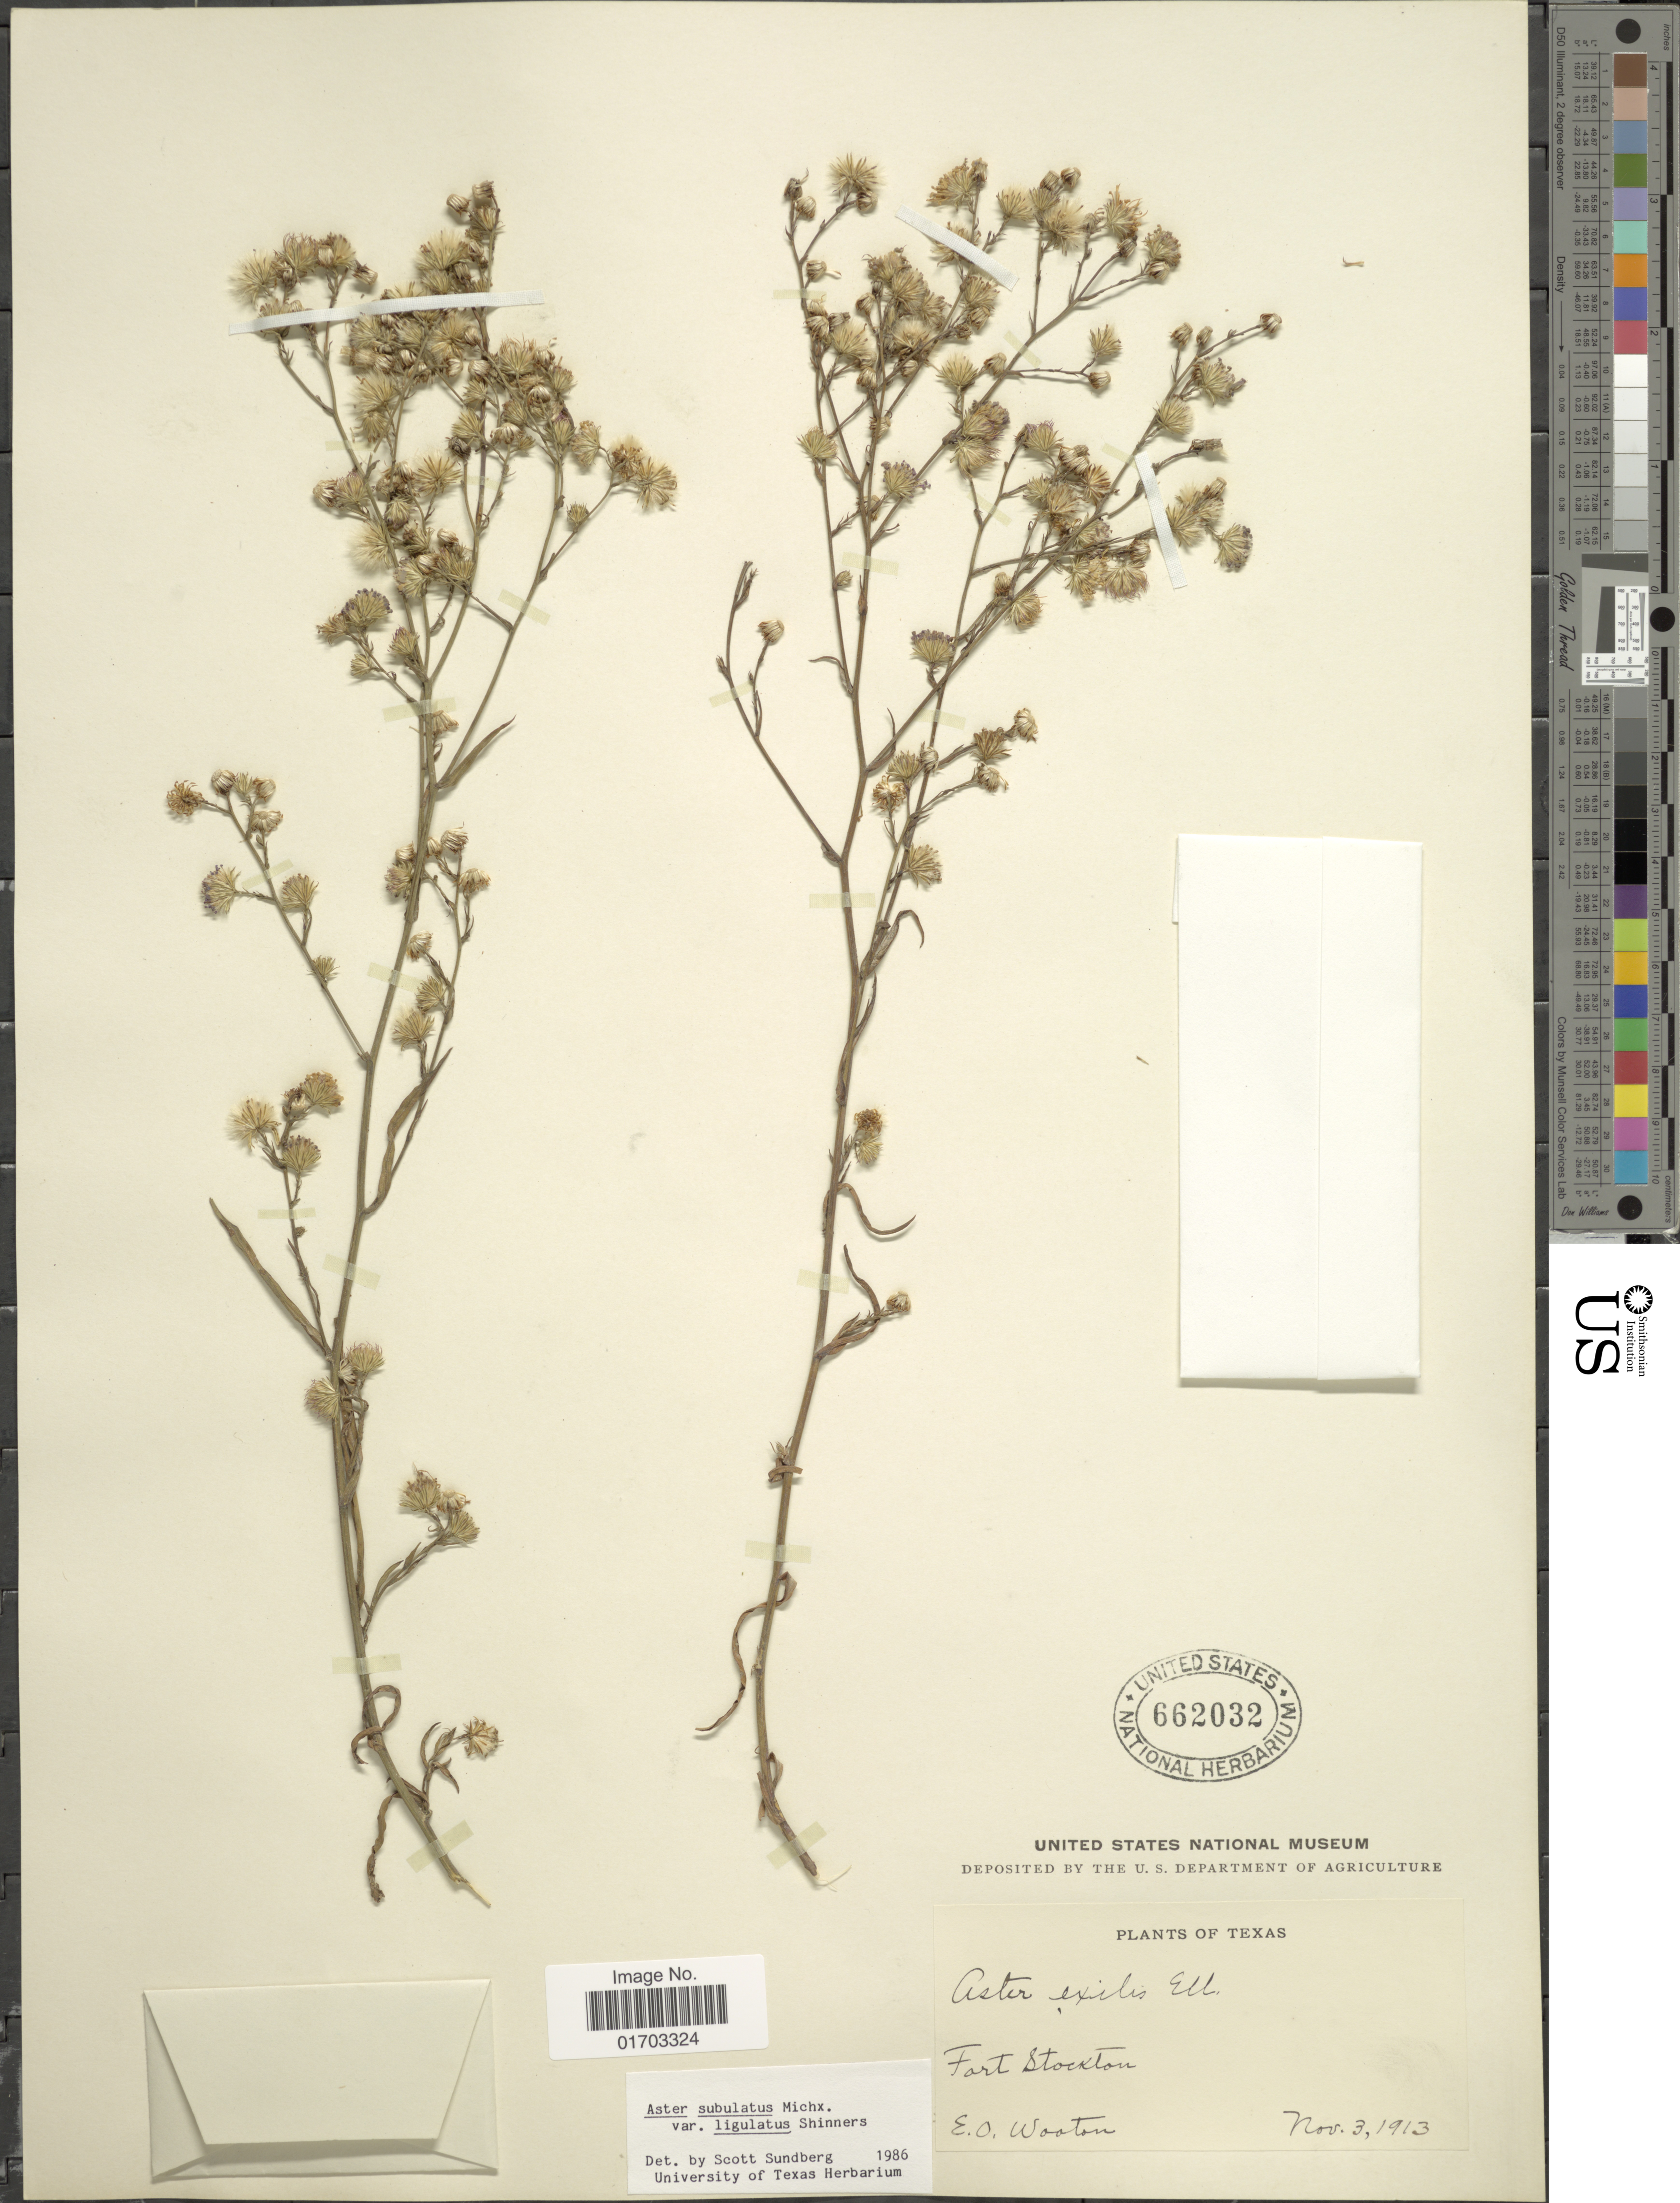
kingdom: Plantae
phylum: Tracheophyta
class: Magnoliopsida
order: Asterales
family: Asteraceae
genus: Symphyotrichum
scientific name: Symphyotrichum subulatum var. ligulatum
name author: (Shinners) S.D. Sundb.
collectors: E. O. Wooton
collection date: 1913-11-03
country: United States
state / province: Texas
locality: Fort Stockton.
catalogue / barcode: US 662032